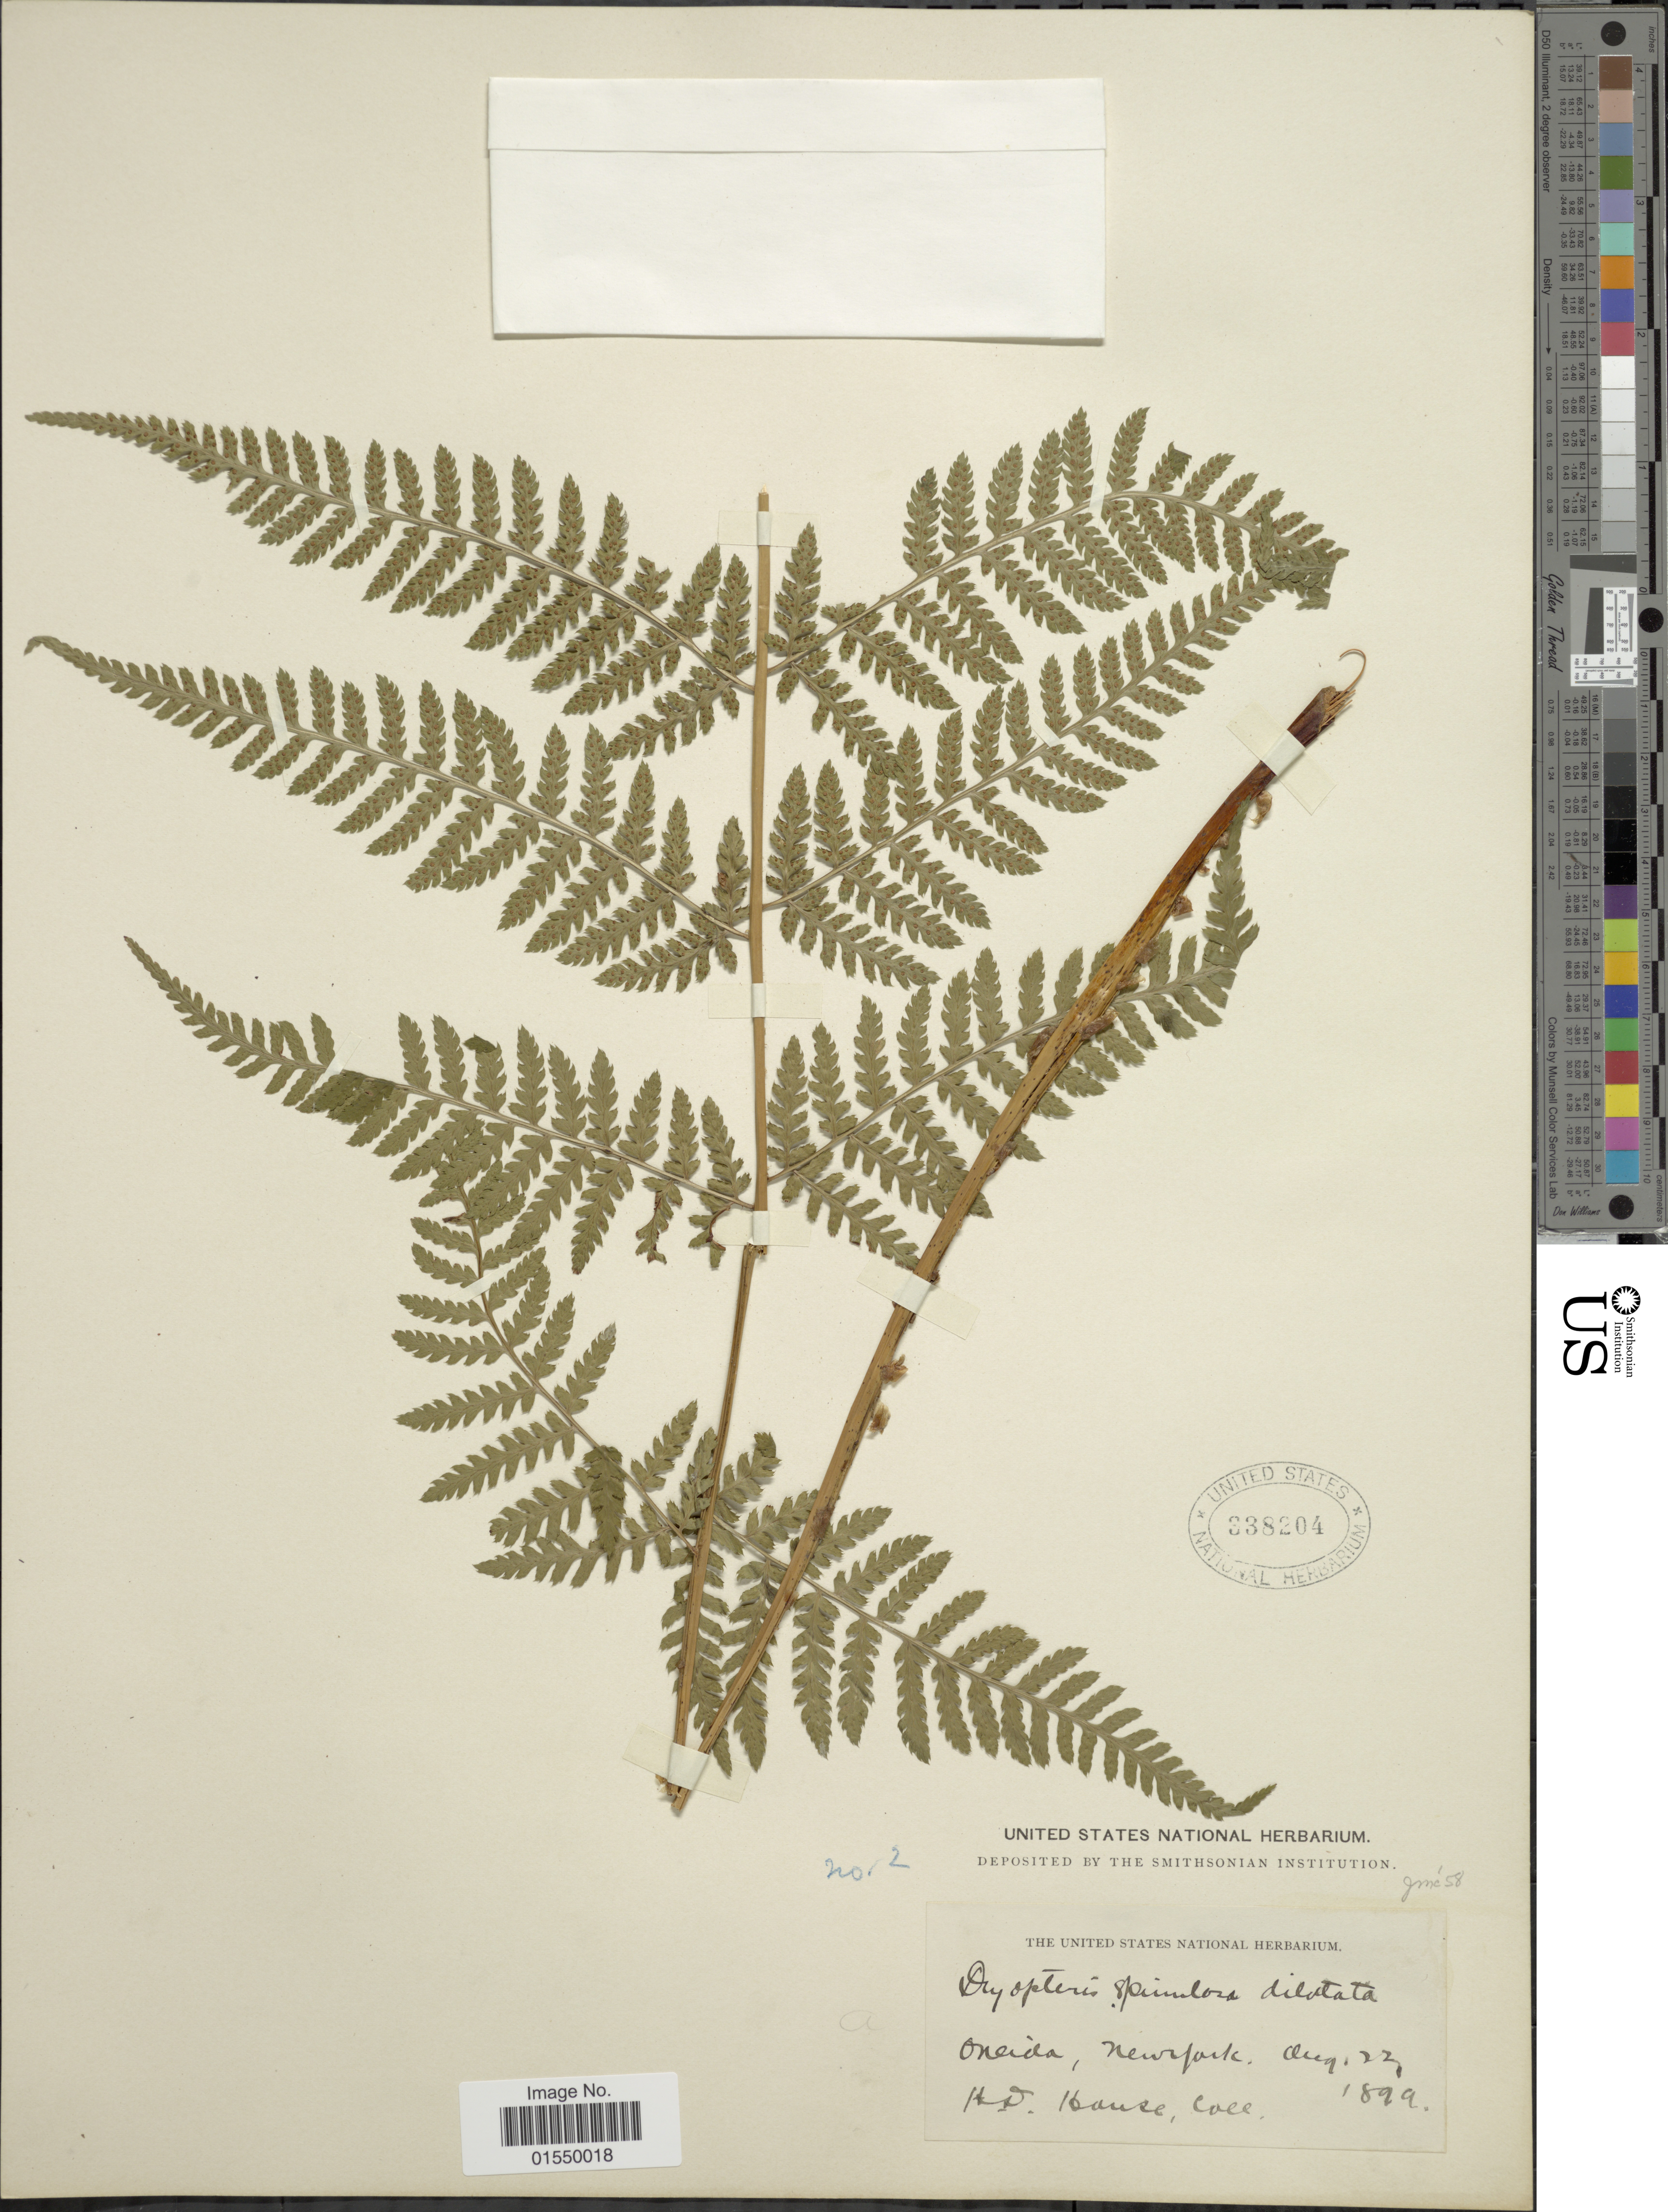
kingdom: Plantae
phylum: Tracheophyta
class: Polypodiopsida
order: Polypodiales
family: Dryopteridaceae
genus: Dryopteris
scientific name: Dryopteris campyloptera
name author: Clarkson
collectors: H. Hause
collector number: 2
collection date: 1899-08-22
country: United States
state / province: New York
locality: Oneida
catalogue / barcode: US 338204